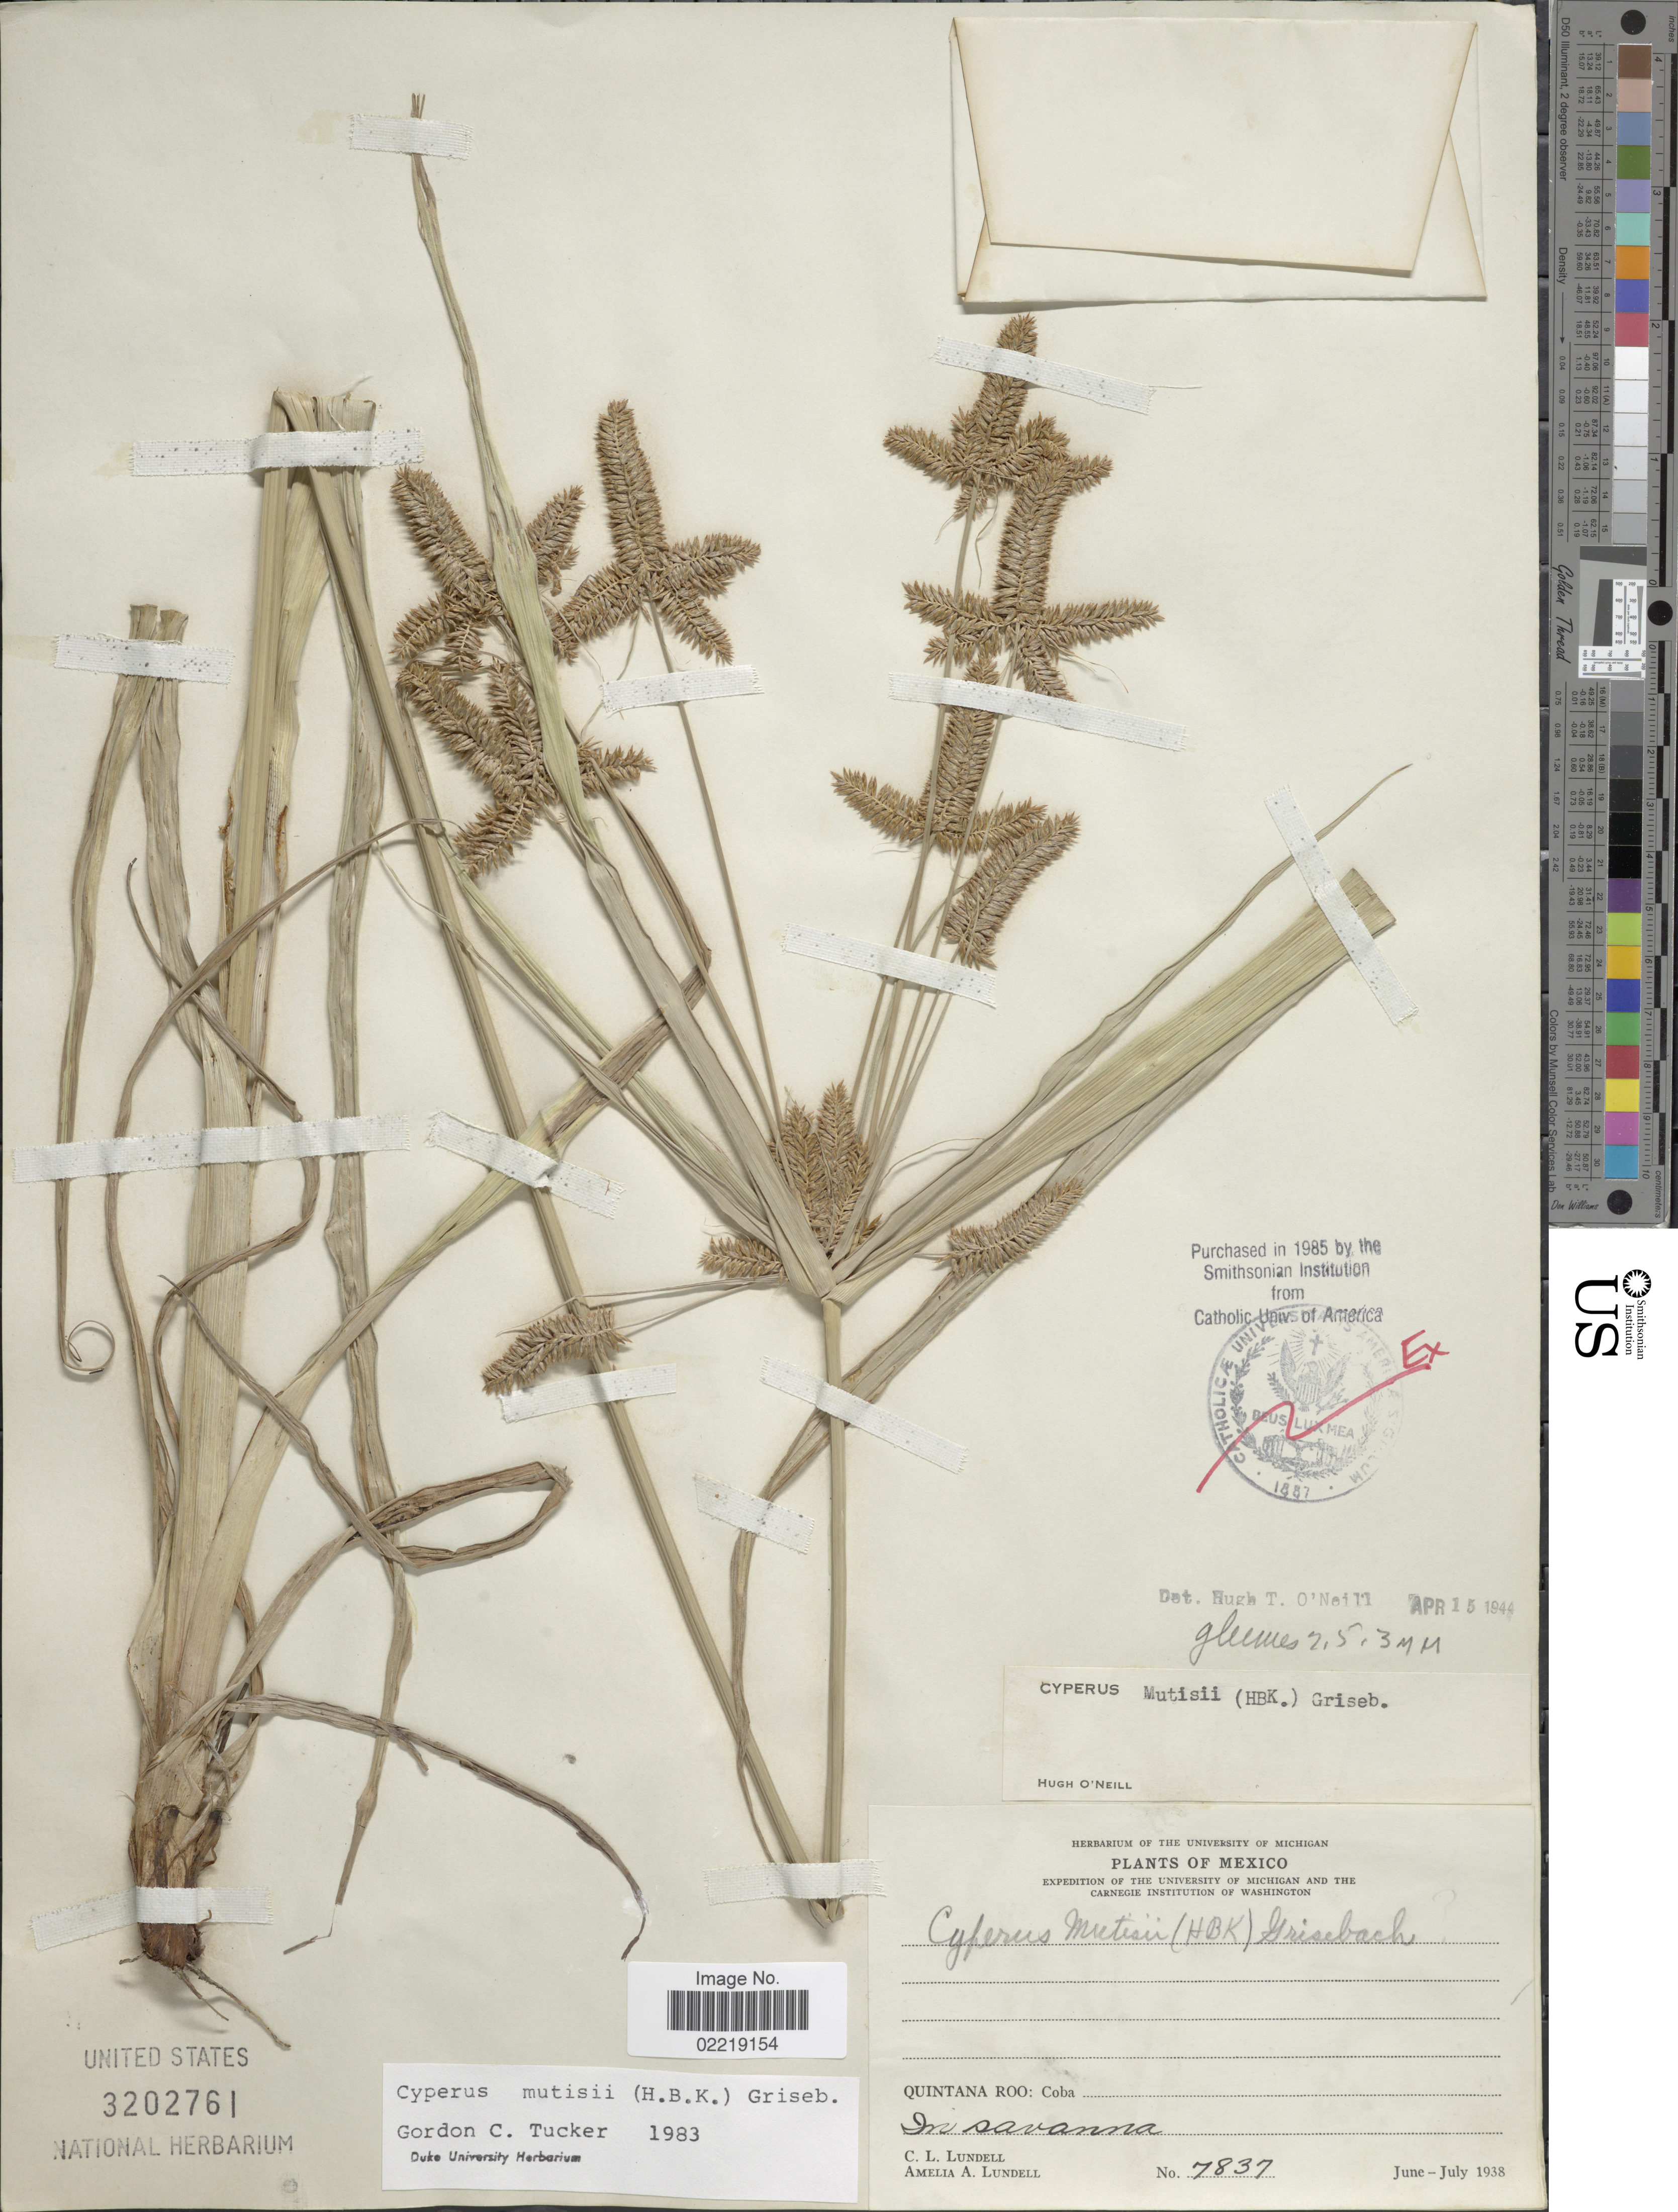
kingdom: Plantae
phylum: Tracheophyta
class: Liliopsida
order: Poales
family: Cyperaceae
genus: Cyperus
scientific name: Cyperus mutisii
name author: (Kunth) Andersson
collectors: C. L. Lundell & A. A. Lundell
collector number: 7837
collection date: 1938-06/1938-07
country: Mexico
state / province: Quintana Roo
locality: Coba, in savanna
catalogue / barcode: US 3202761